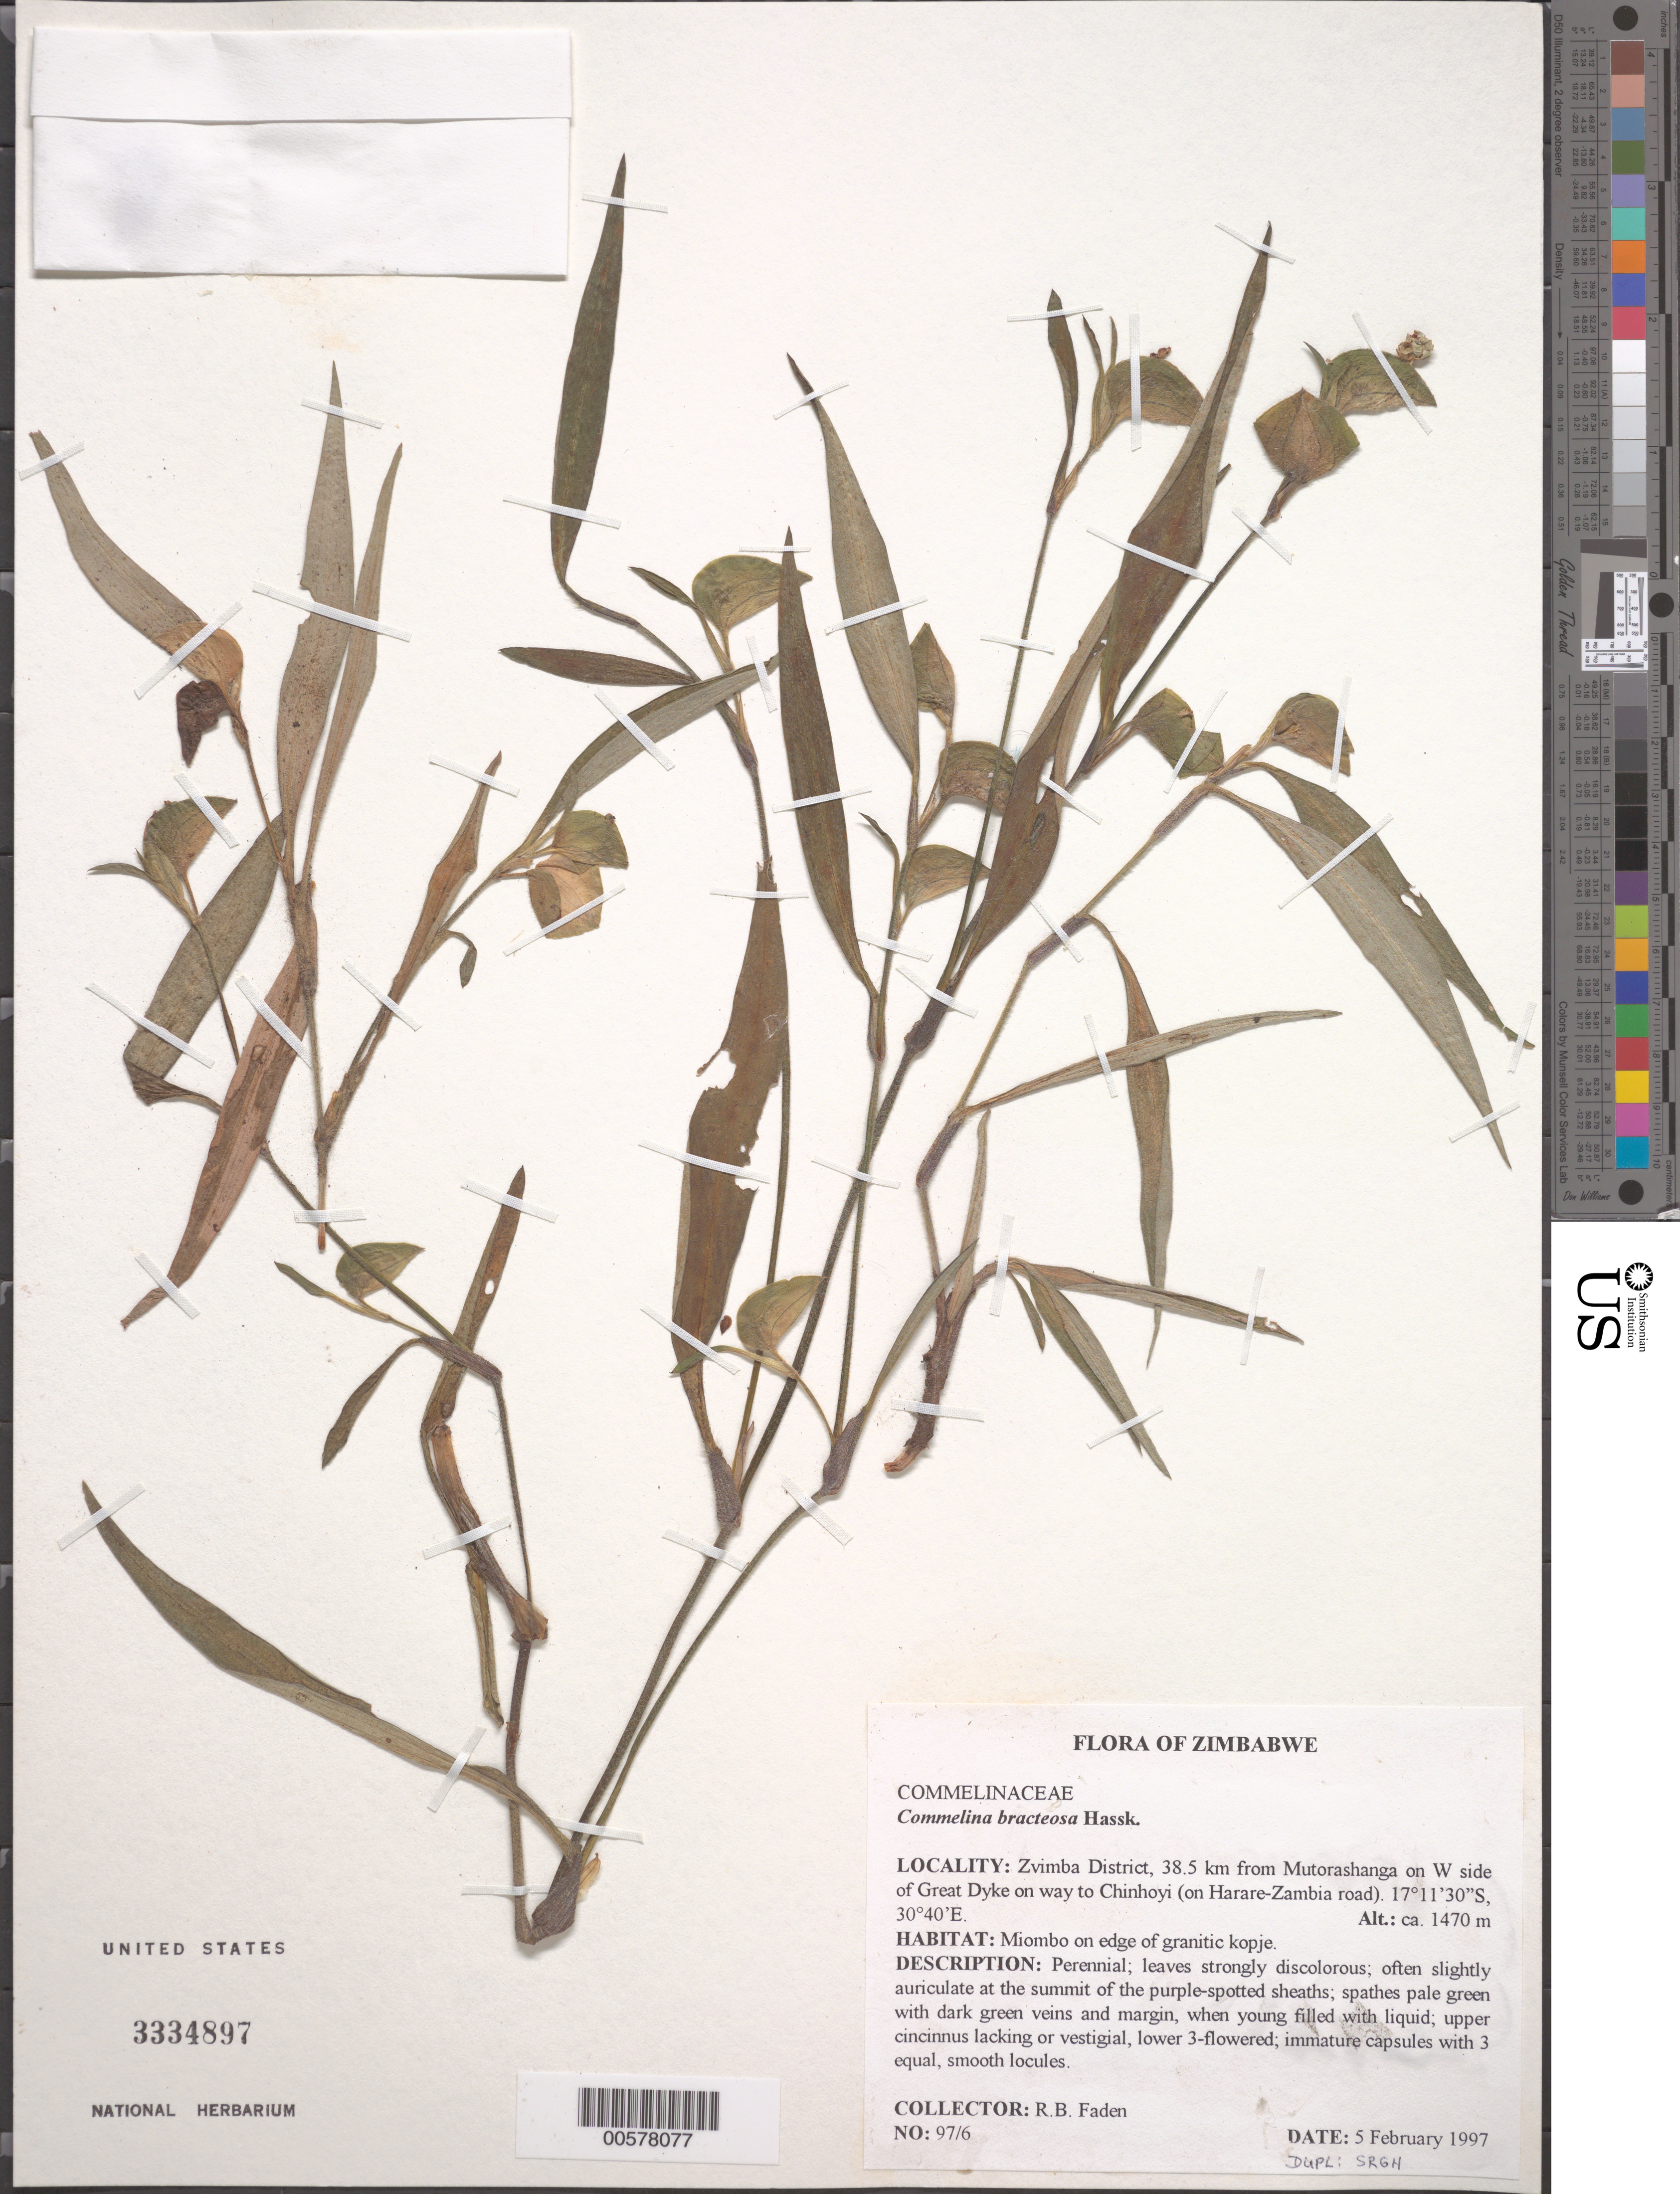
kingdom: Plantae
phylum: Tracheophyta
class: Liliopsida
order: Commelinales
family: Commelinaceae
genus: Commelina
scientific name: Commelina bracteosa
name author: Hassk.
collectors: R. B. Faden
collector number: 97/6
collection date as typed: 05 Feb 1997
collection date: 1997-02-05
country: Zimbabwe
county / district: Zvimba Dist.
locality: From mutorashanga w side of great dyke on way to chinhoyi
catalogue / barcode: US 3334897